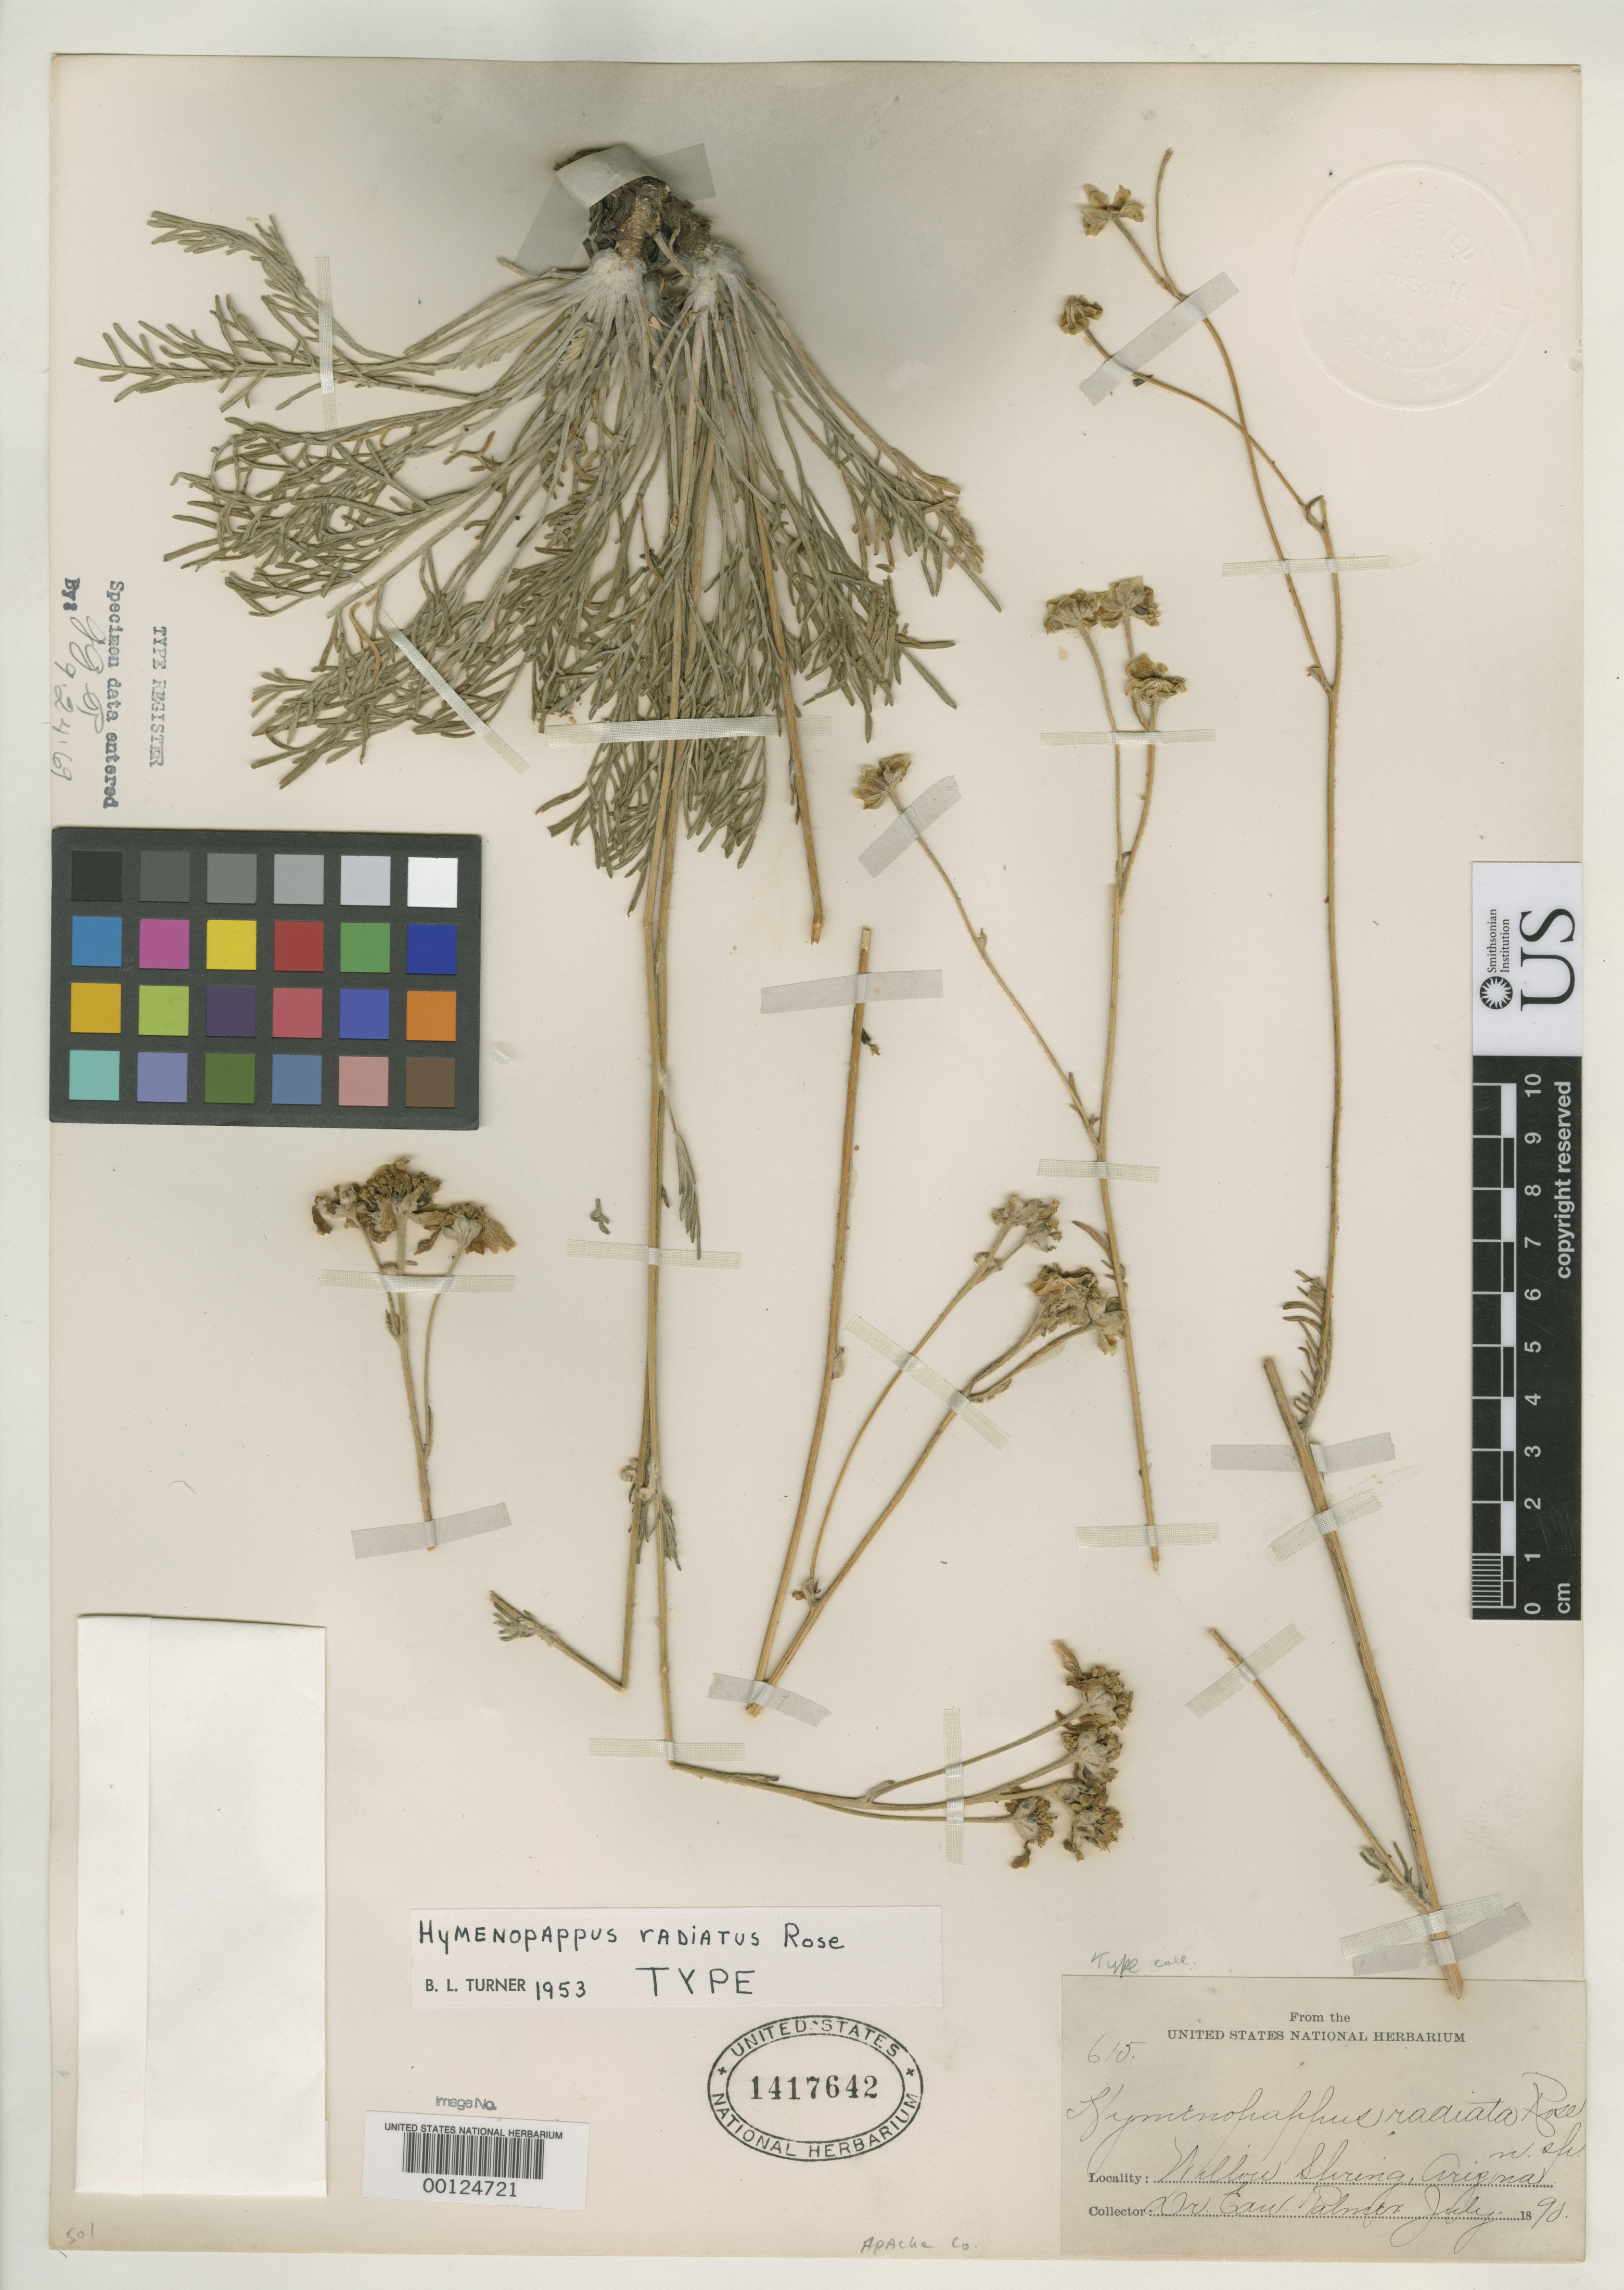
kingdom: Plantae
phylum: Tracheophyta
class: Magnoliopsida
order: Asterales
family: Asteraceae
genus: Hymenopappus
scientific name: Hymenopappus radiatus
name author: Rose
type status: Holotype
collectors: E. Palmer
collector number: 615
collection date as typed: Jul 1890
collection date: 1890-07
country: United States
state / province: Arizona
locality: Willow Spring.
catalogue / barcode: US 1417642